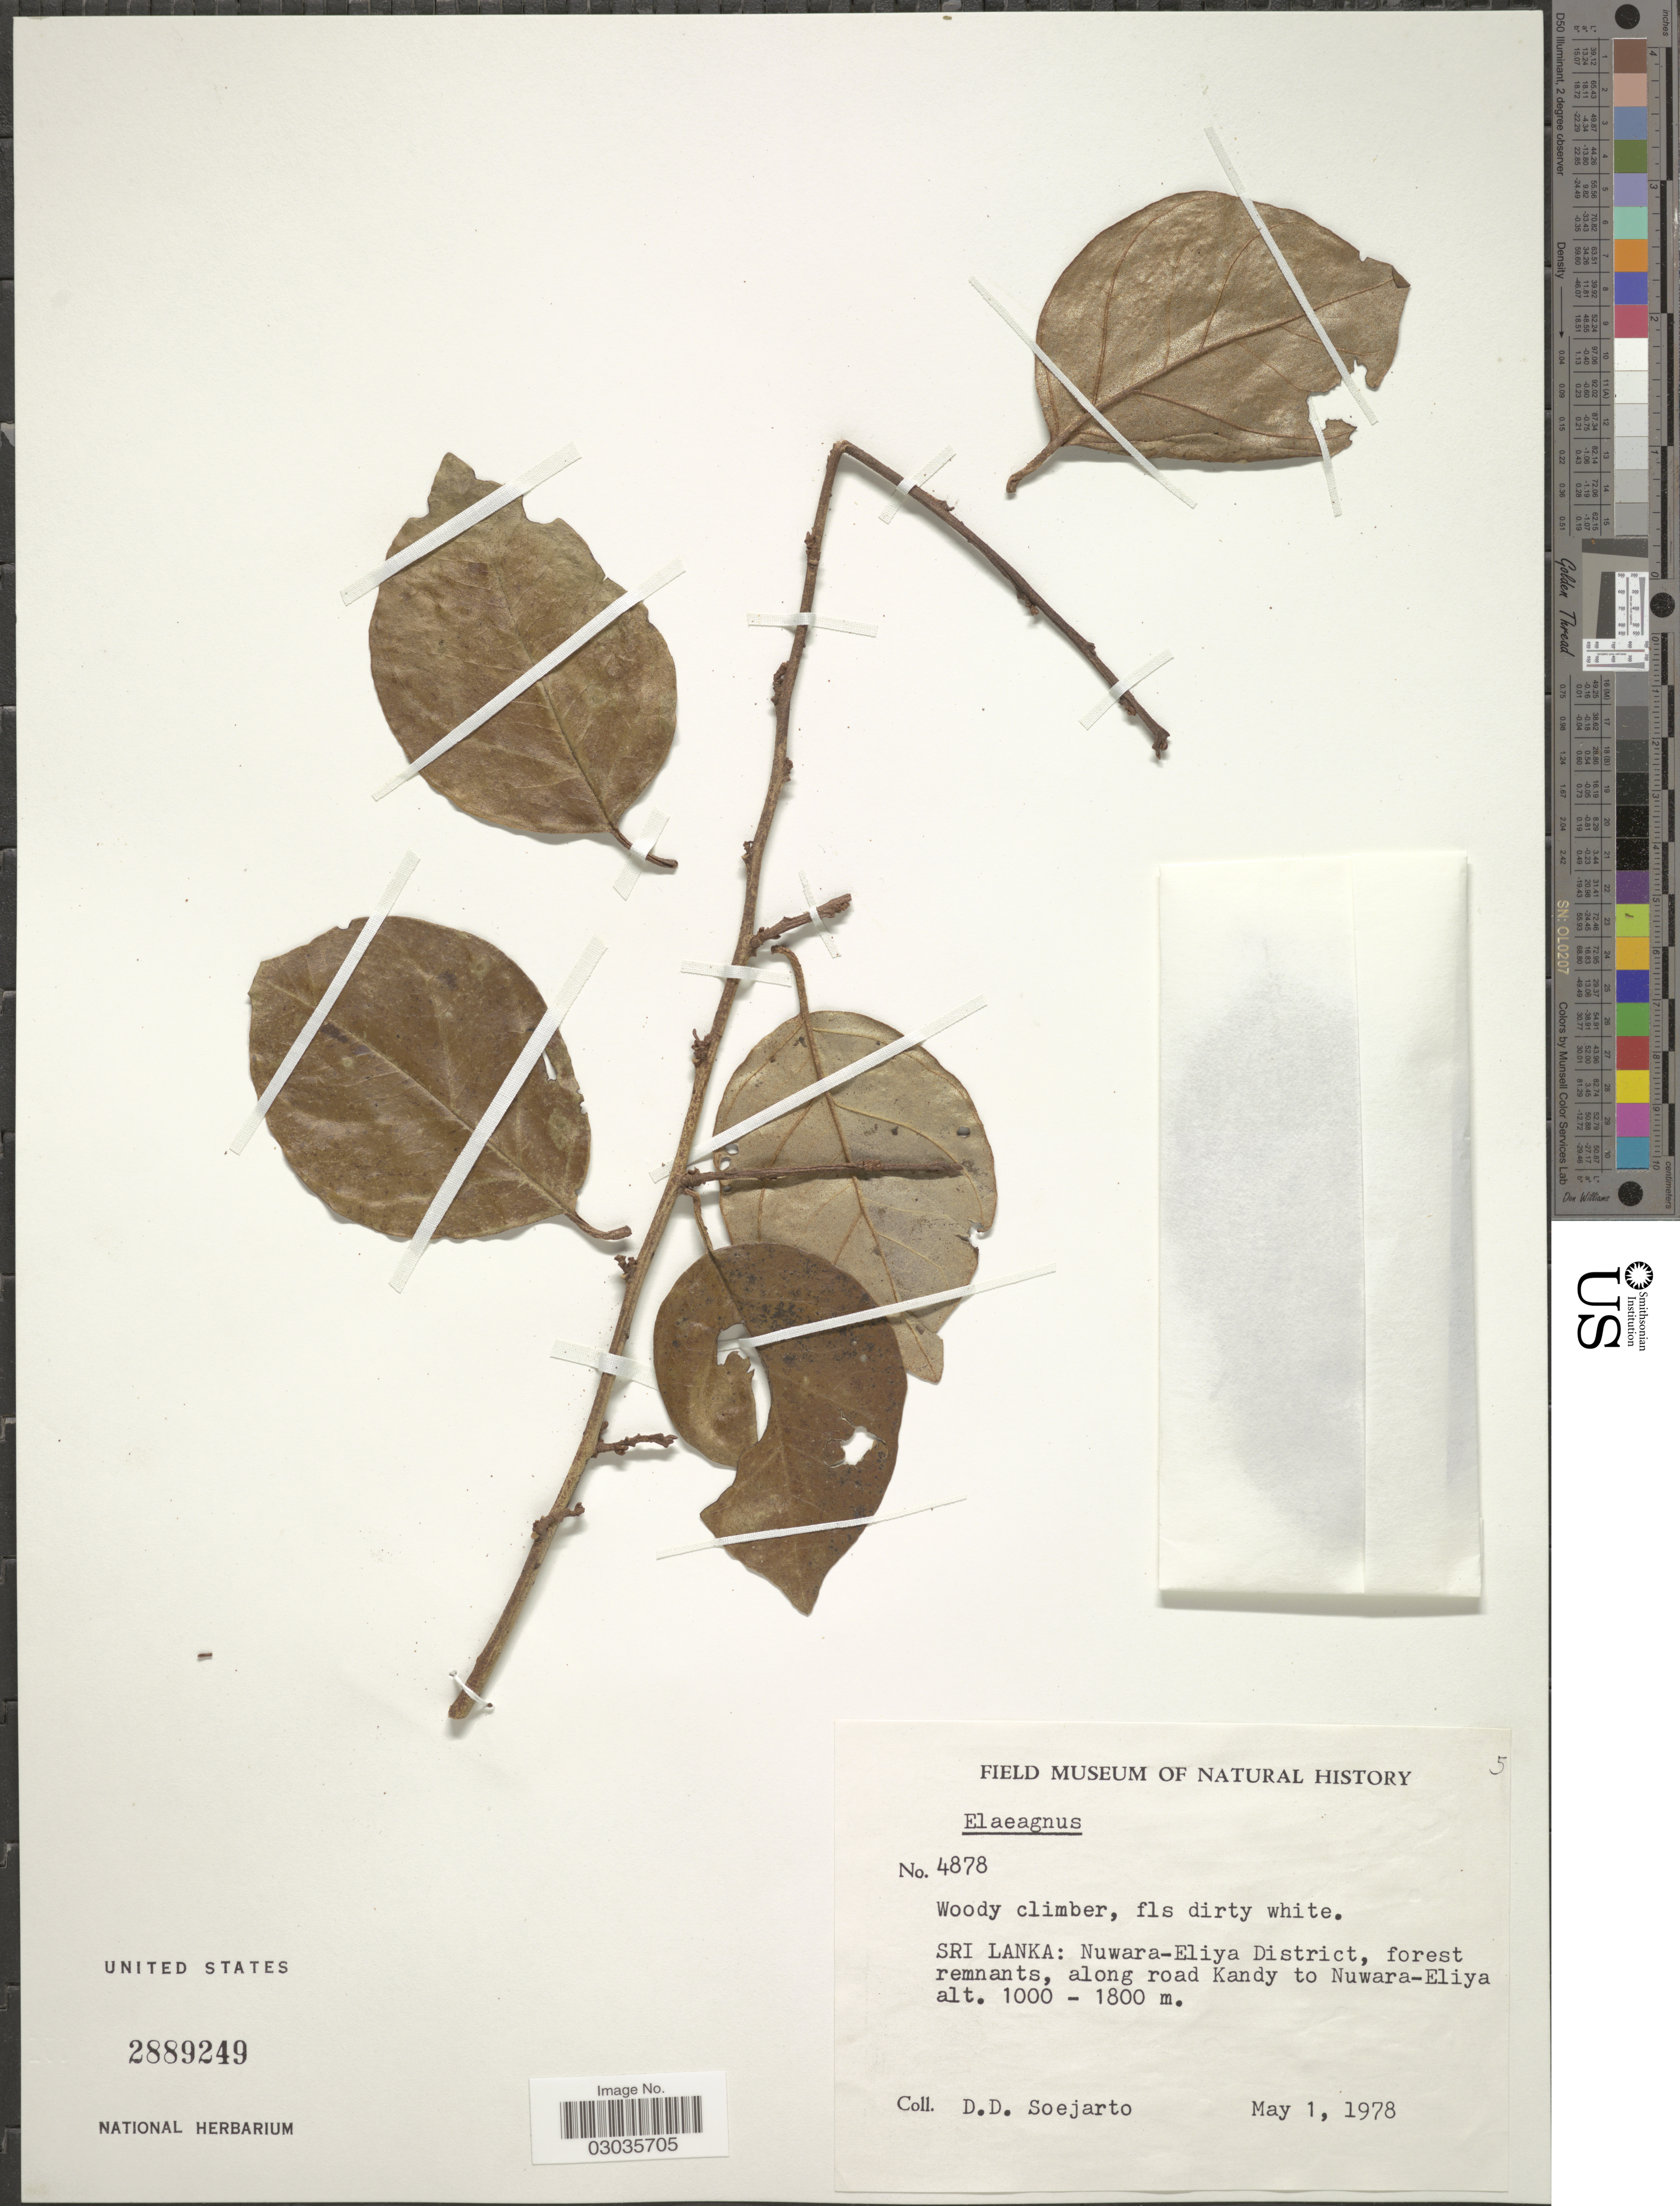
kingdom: Plantae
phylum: Tracheophyta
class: Magnoliopsida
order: Rosales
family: Elaeagnaceae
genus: Elaeagnus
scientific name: Elaeagnus sp.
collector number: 4878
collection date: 1978-05-01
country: Sri Lanka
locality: Nuwara-Eliya District, forest remnants, along road Kandy to Nuwara-Eliya.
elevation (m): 1000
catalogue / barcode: US 2889249